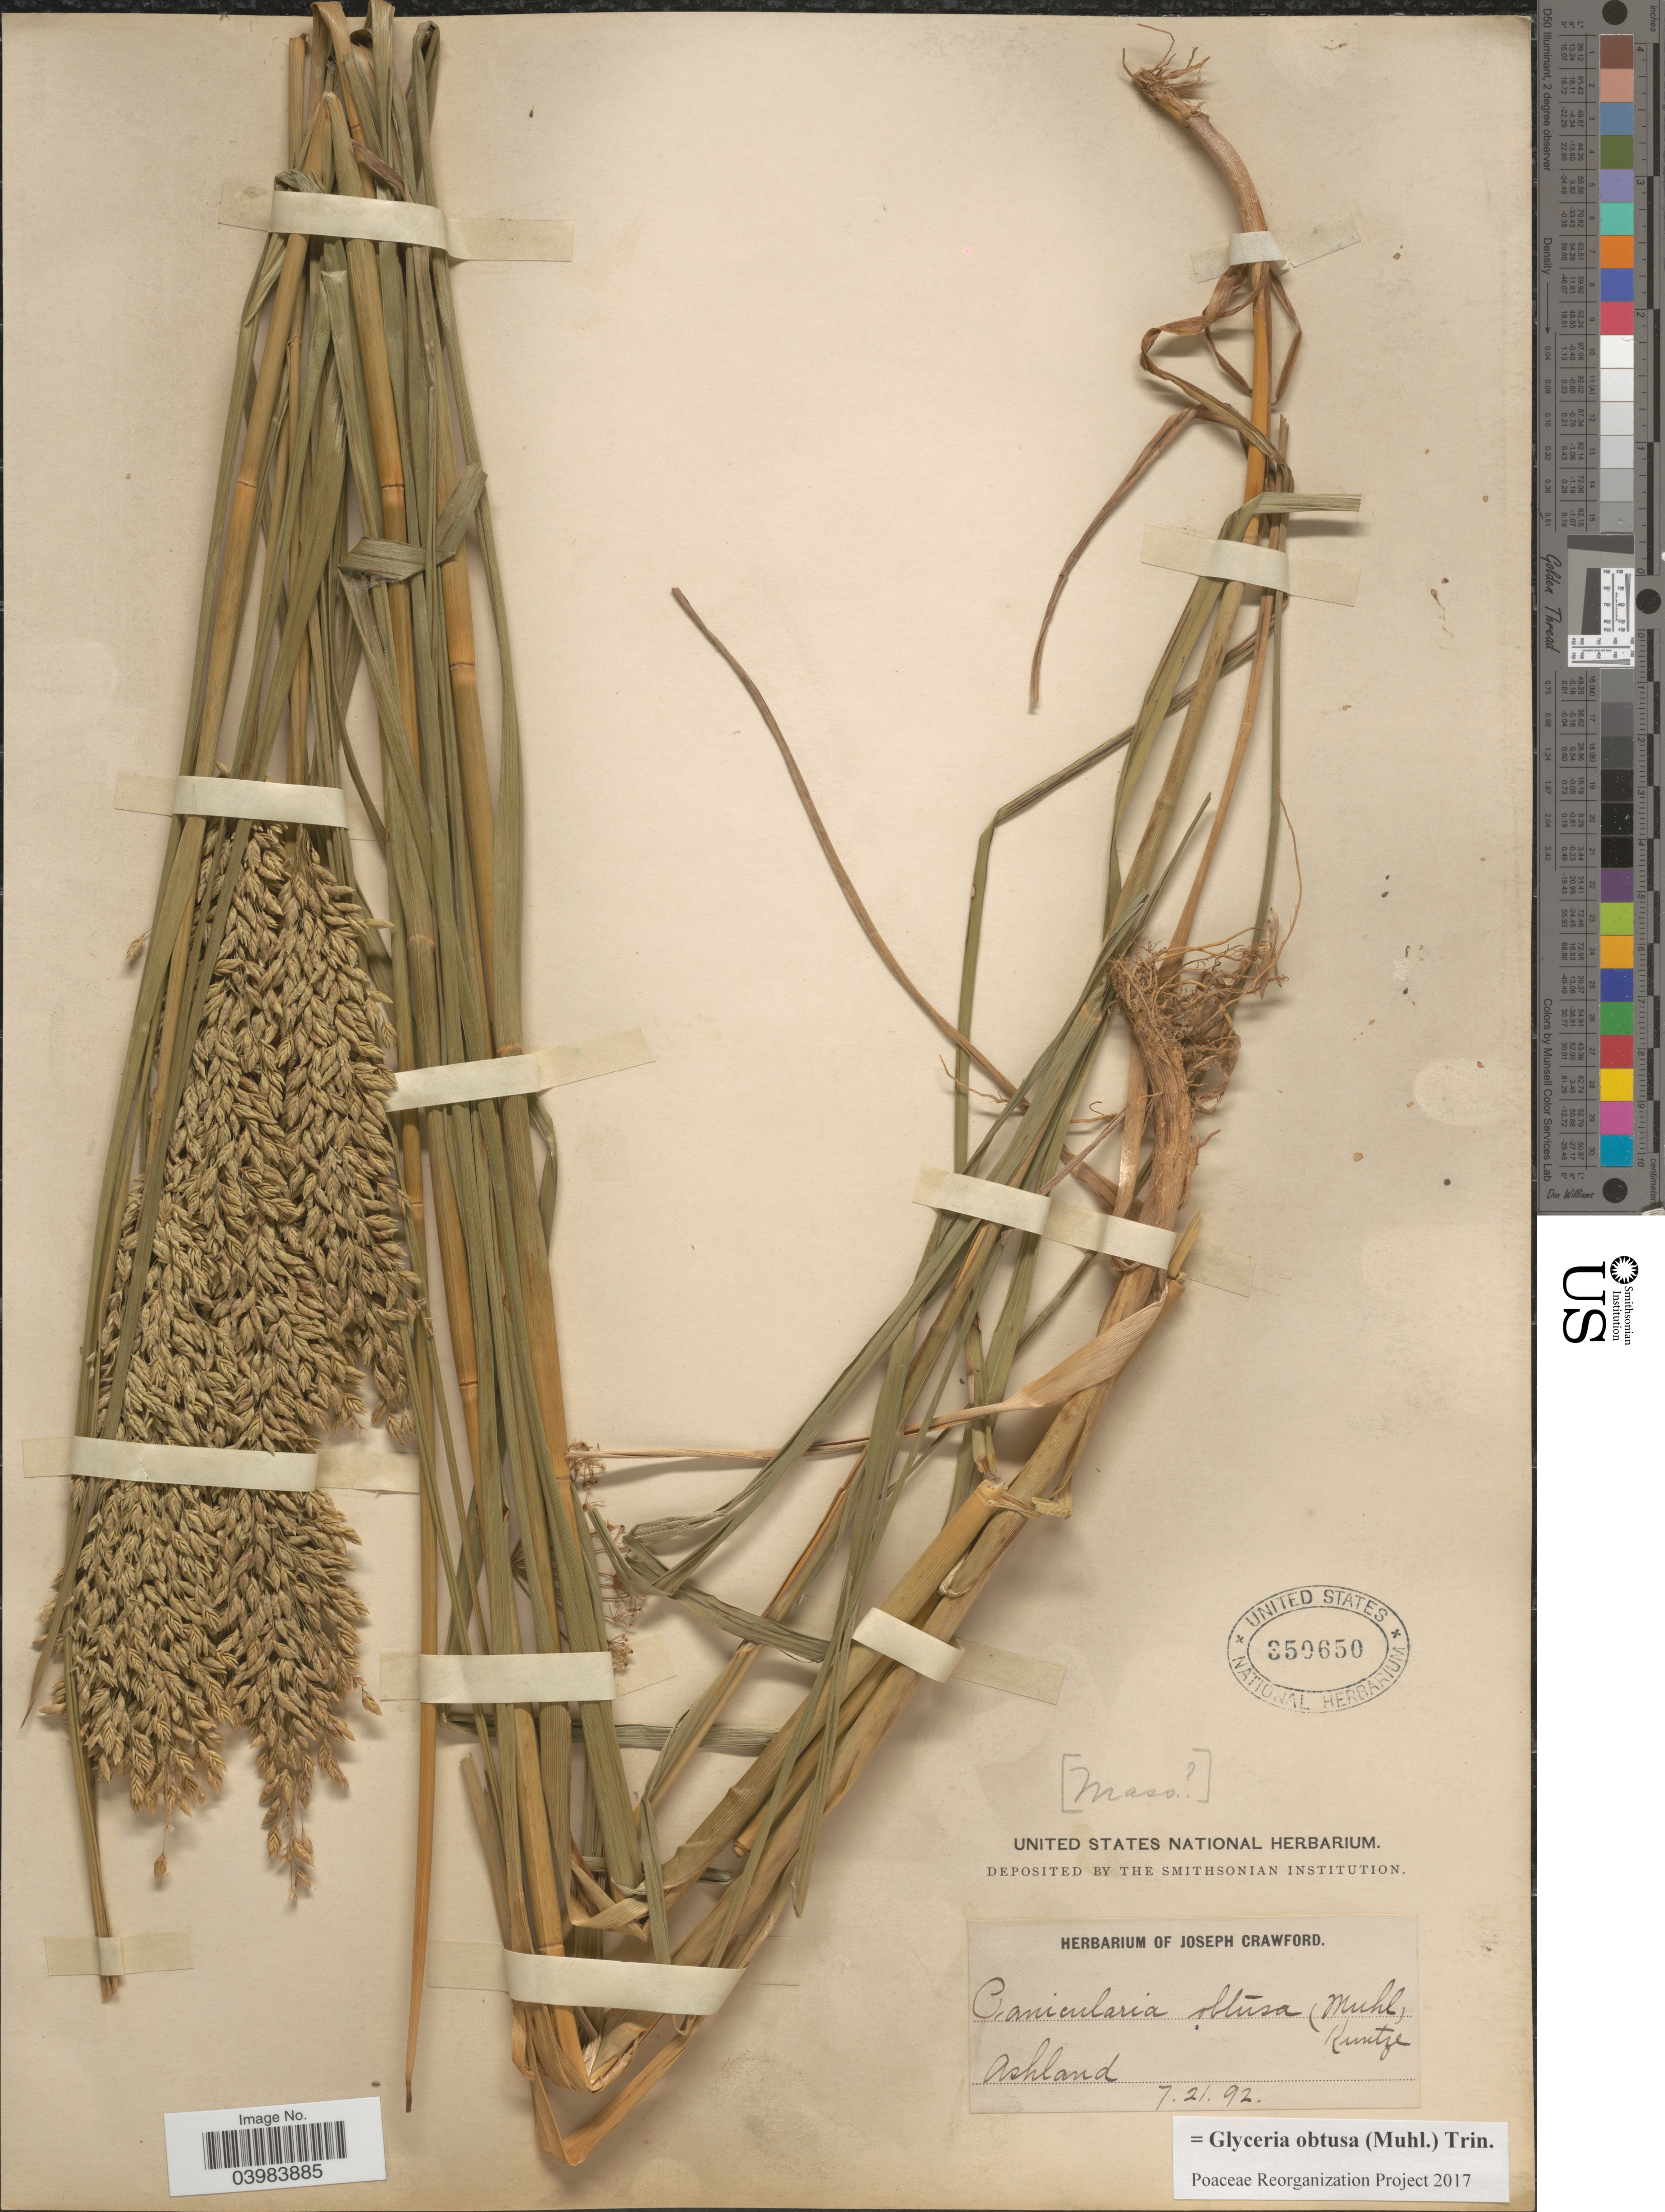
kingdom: Plantae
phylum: Tracheophyta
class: Liliopsida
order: Poales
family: Poaceae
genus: Glyceria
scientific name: Glyceria obtusa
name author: (Muhl.) Trin.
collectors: ex herb. Joseph Crawford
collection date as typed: Transcribed d/m/y: 21/7/92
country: United States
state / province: Massachusetts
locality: Ashland.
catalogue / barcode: US 350650